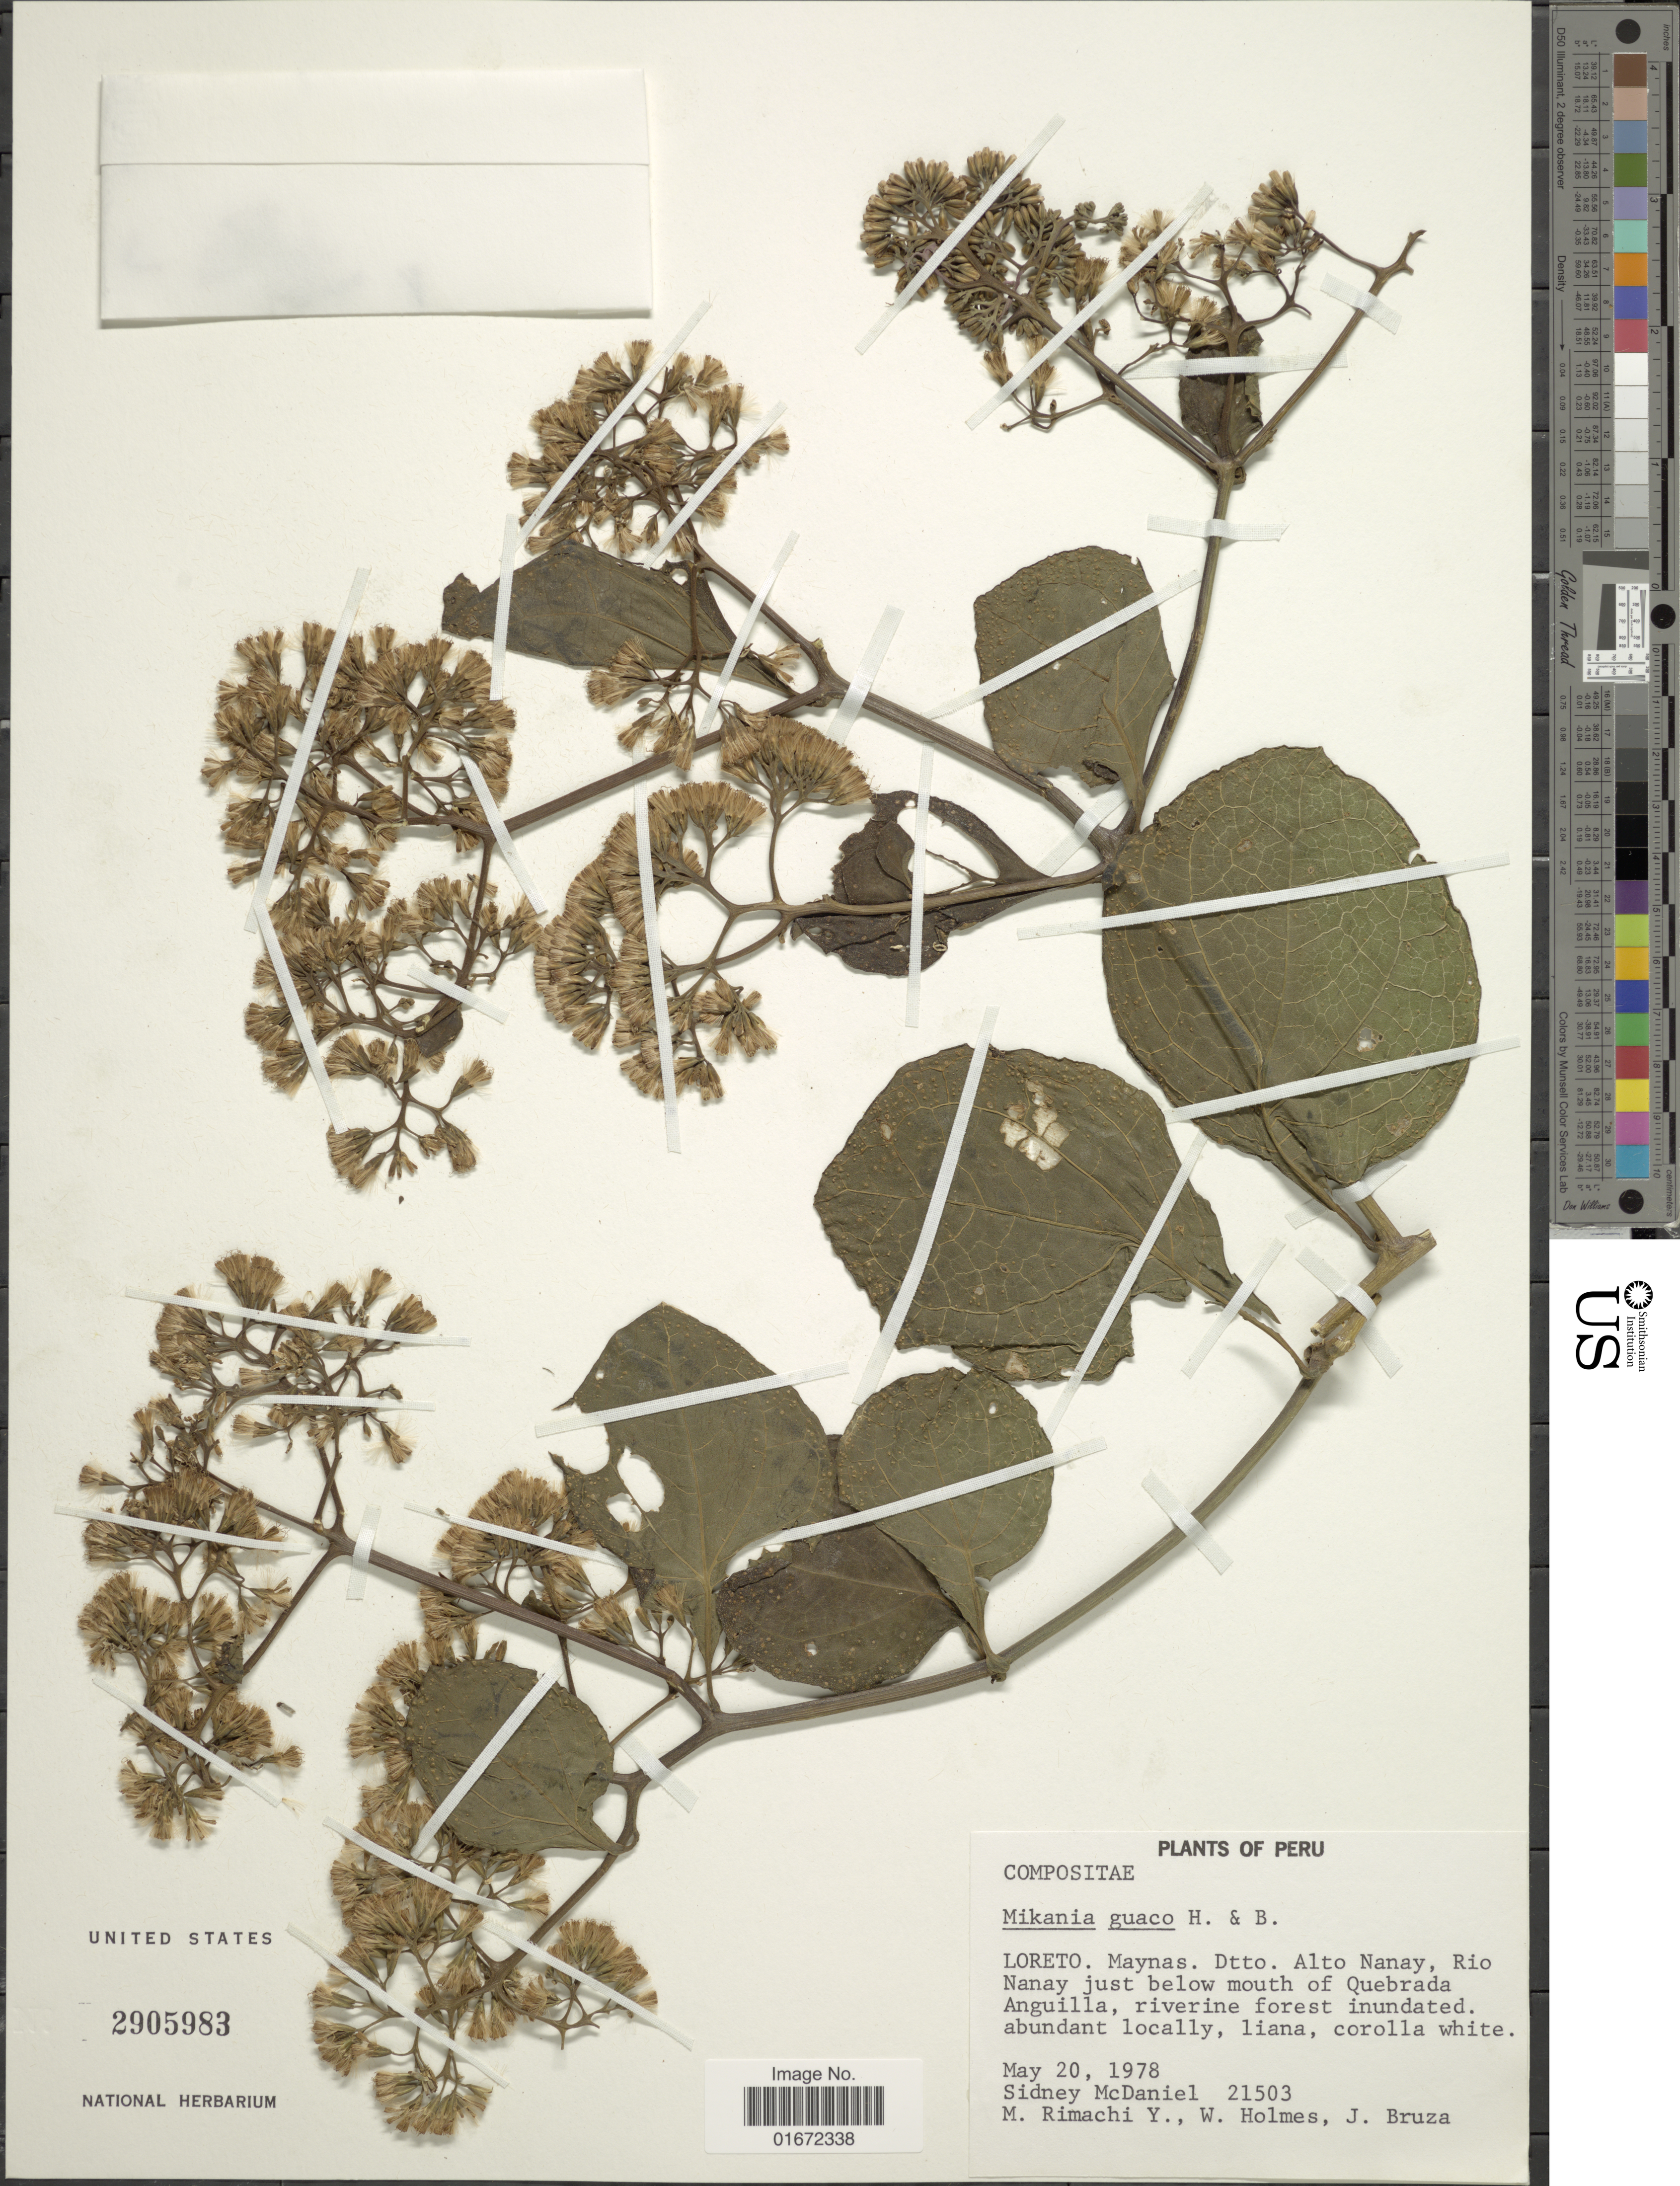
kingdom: Plantae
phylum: Tracheophyta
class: Magnoliopsida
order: Asterales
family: Asteraceae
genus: Mikania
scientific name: Mikania guaco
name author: Humb. & Bonpl.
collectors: S. McDaniel, M. Rimachi Y., W. Holmes & J. Bruza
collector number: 21503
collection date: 1978-05-20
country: Peru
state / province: Loreto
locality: Loreto. Maynas. Dtto. Alto Nanay, Rio Nanay just below mouth of Quebrada Anguilla, riverine forest inundated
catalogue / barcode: US 2905983